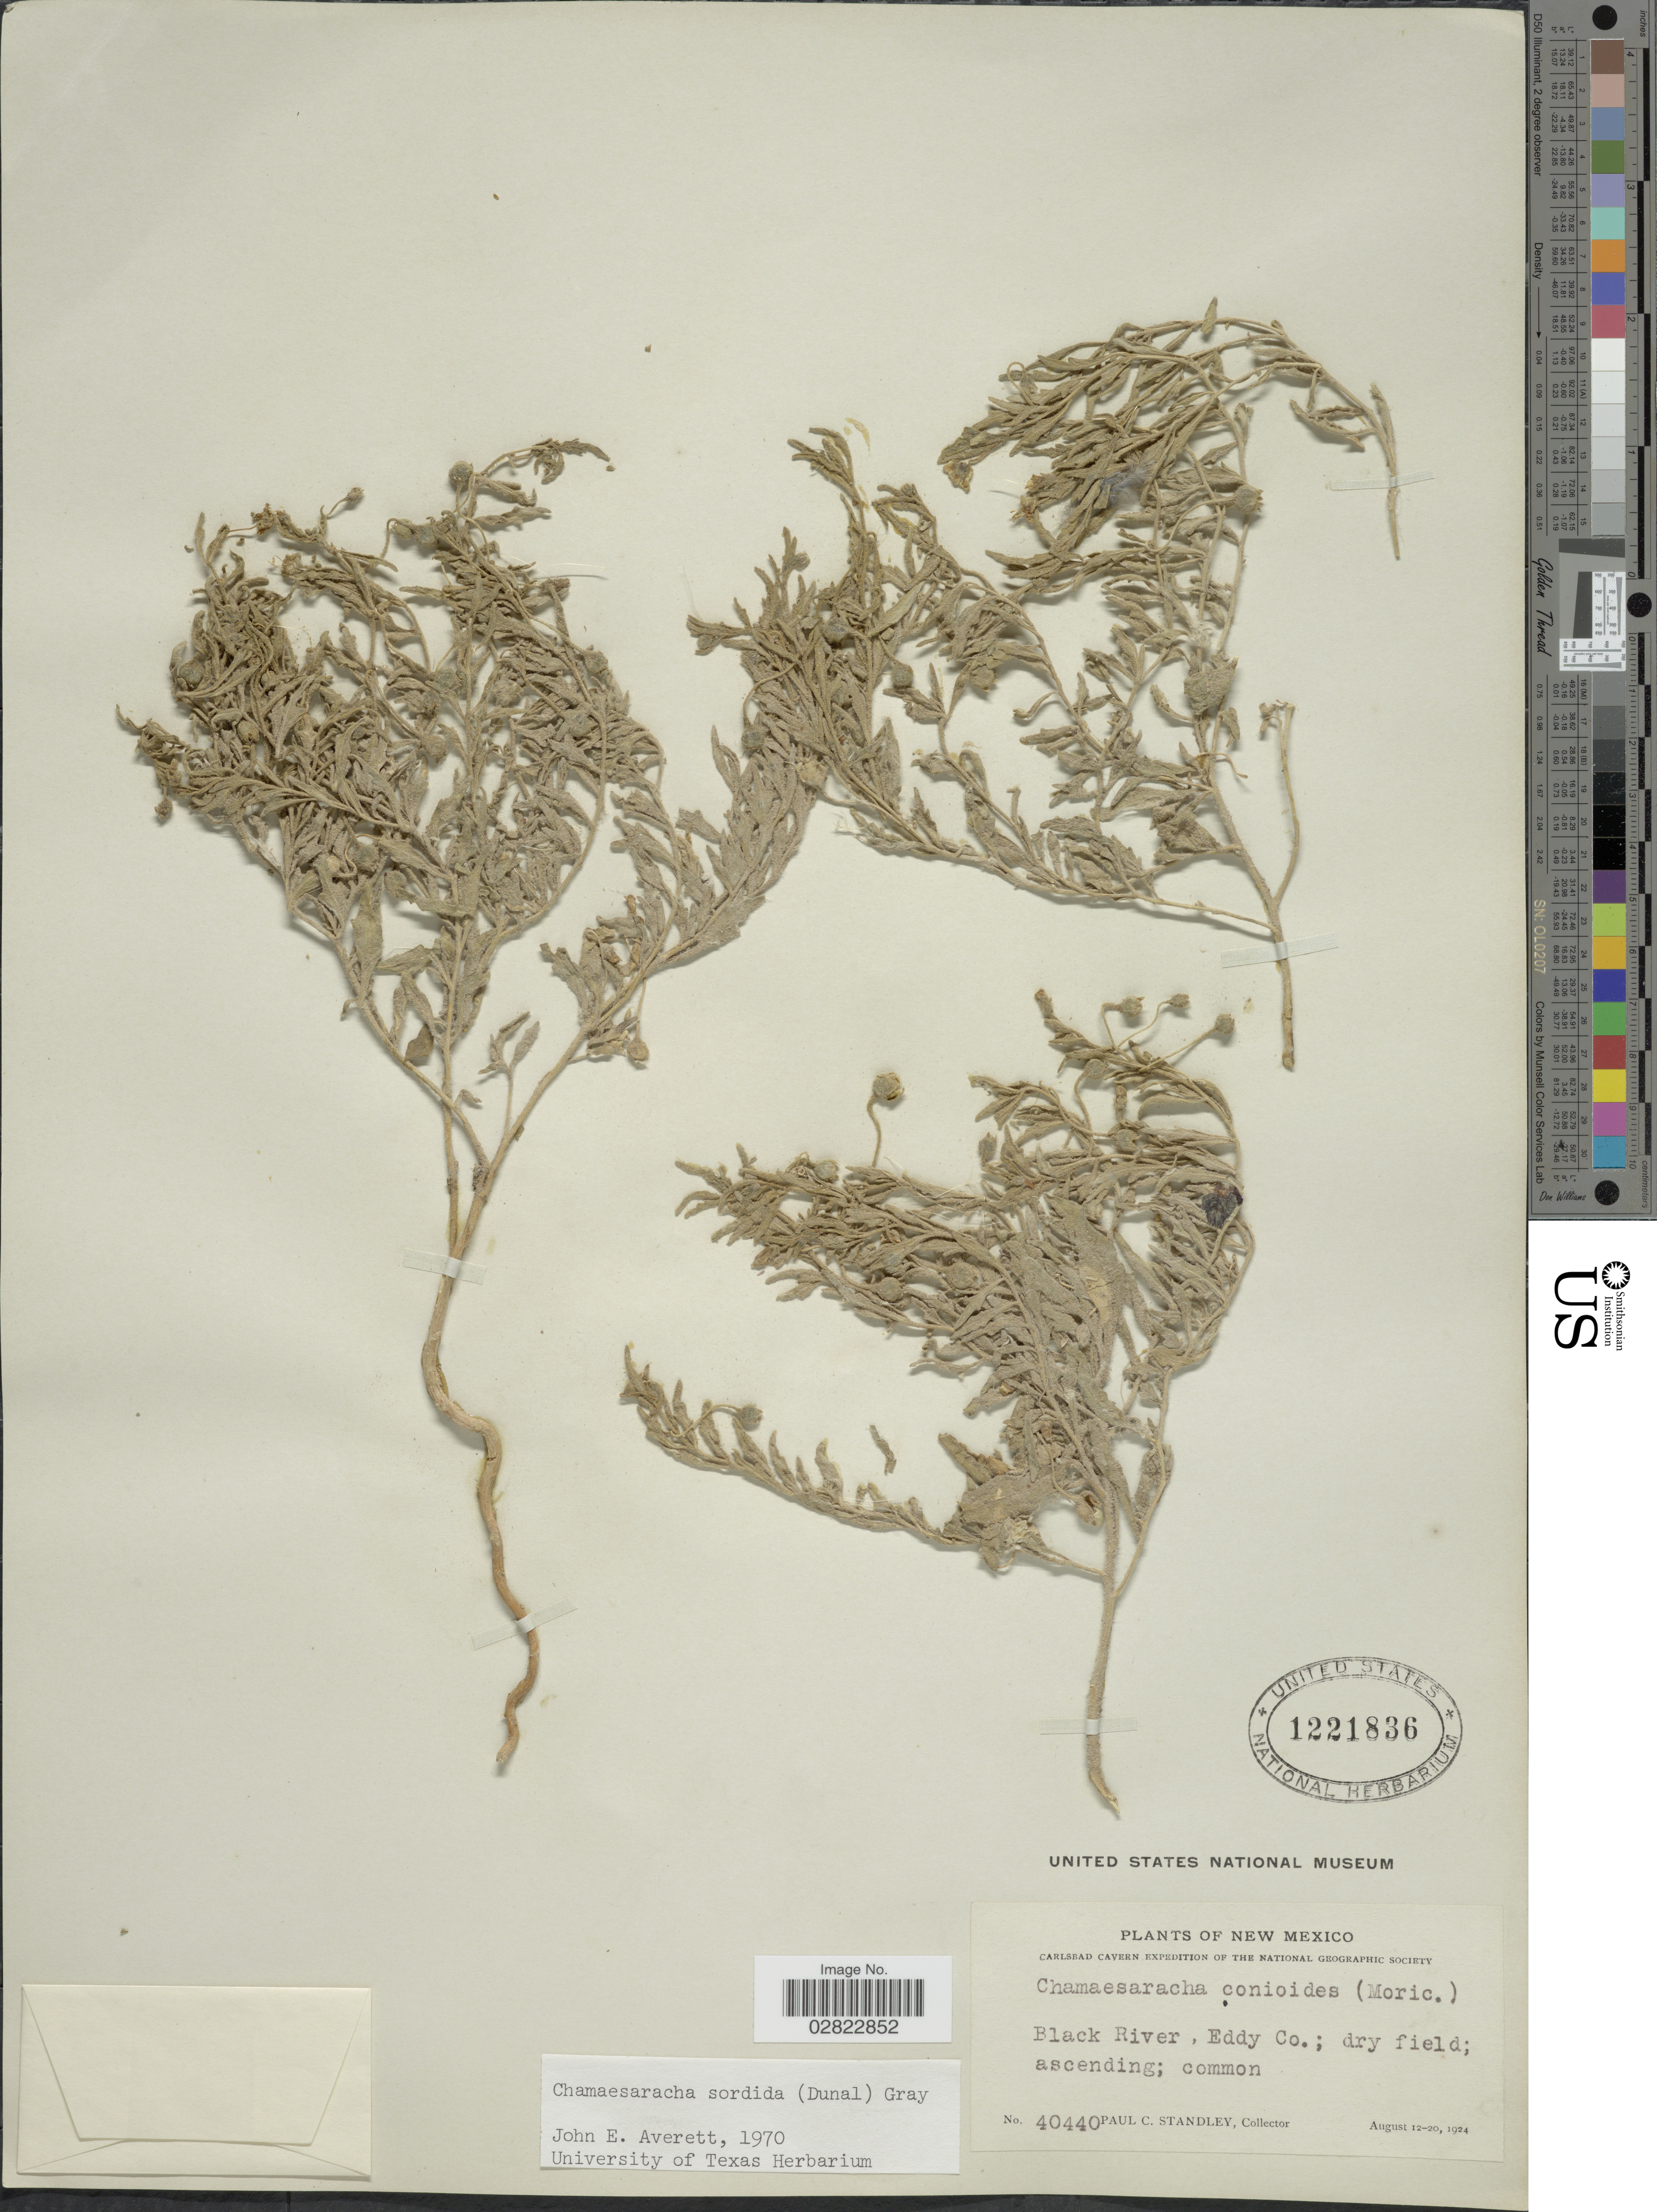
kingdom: Plantae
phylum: Tracheophyta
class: Magnoliopsida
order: Solanales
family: Solanaceae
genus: Chamaesaracha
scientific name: Chamaesaracha sordida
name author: (Dunal) S.F. Gray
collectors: P. C. Standley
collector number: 40440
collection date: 1924-08-12/1924-08-20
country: United States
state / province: New Mexico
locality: Black River, Eddy Co.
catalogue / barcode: US 1221836